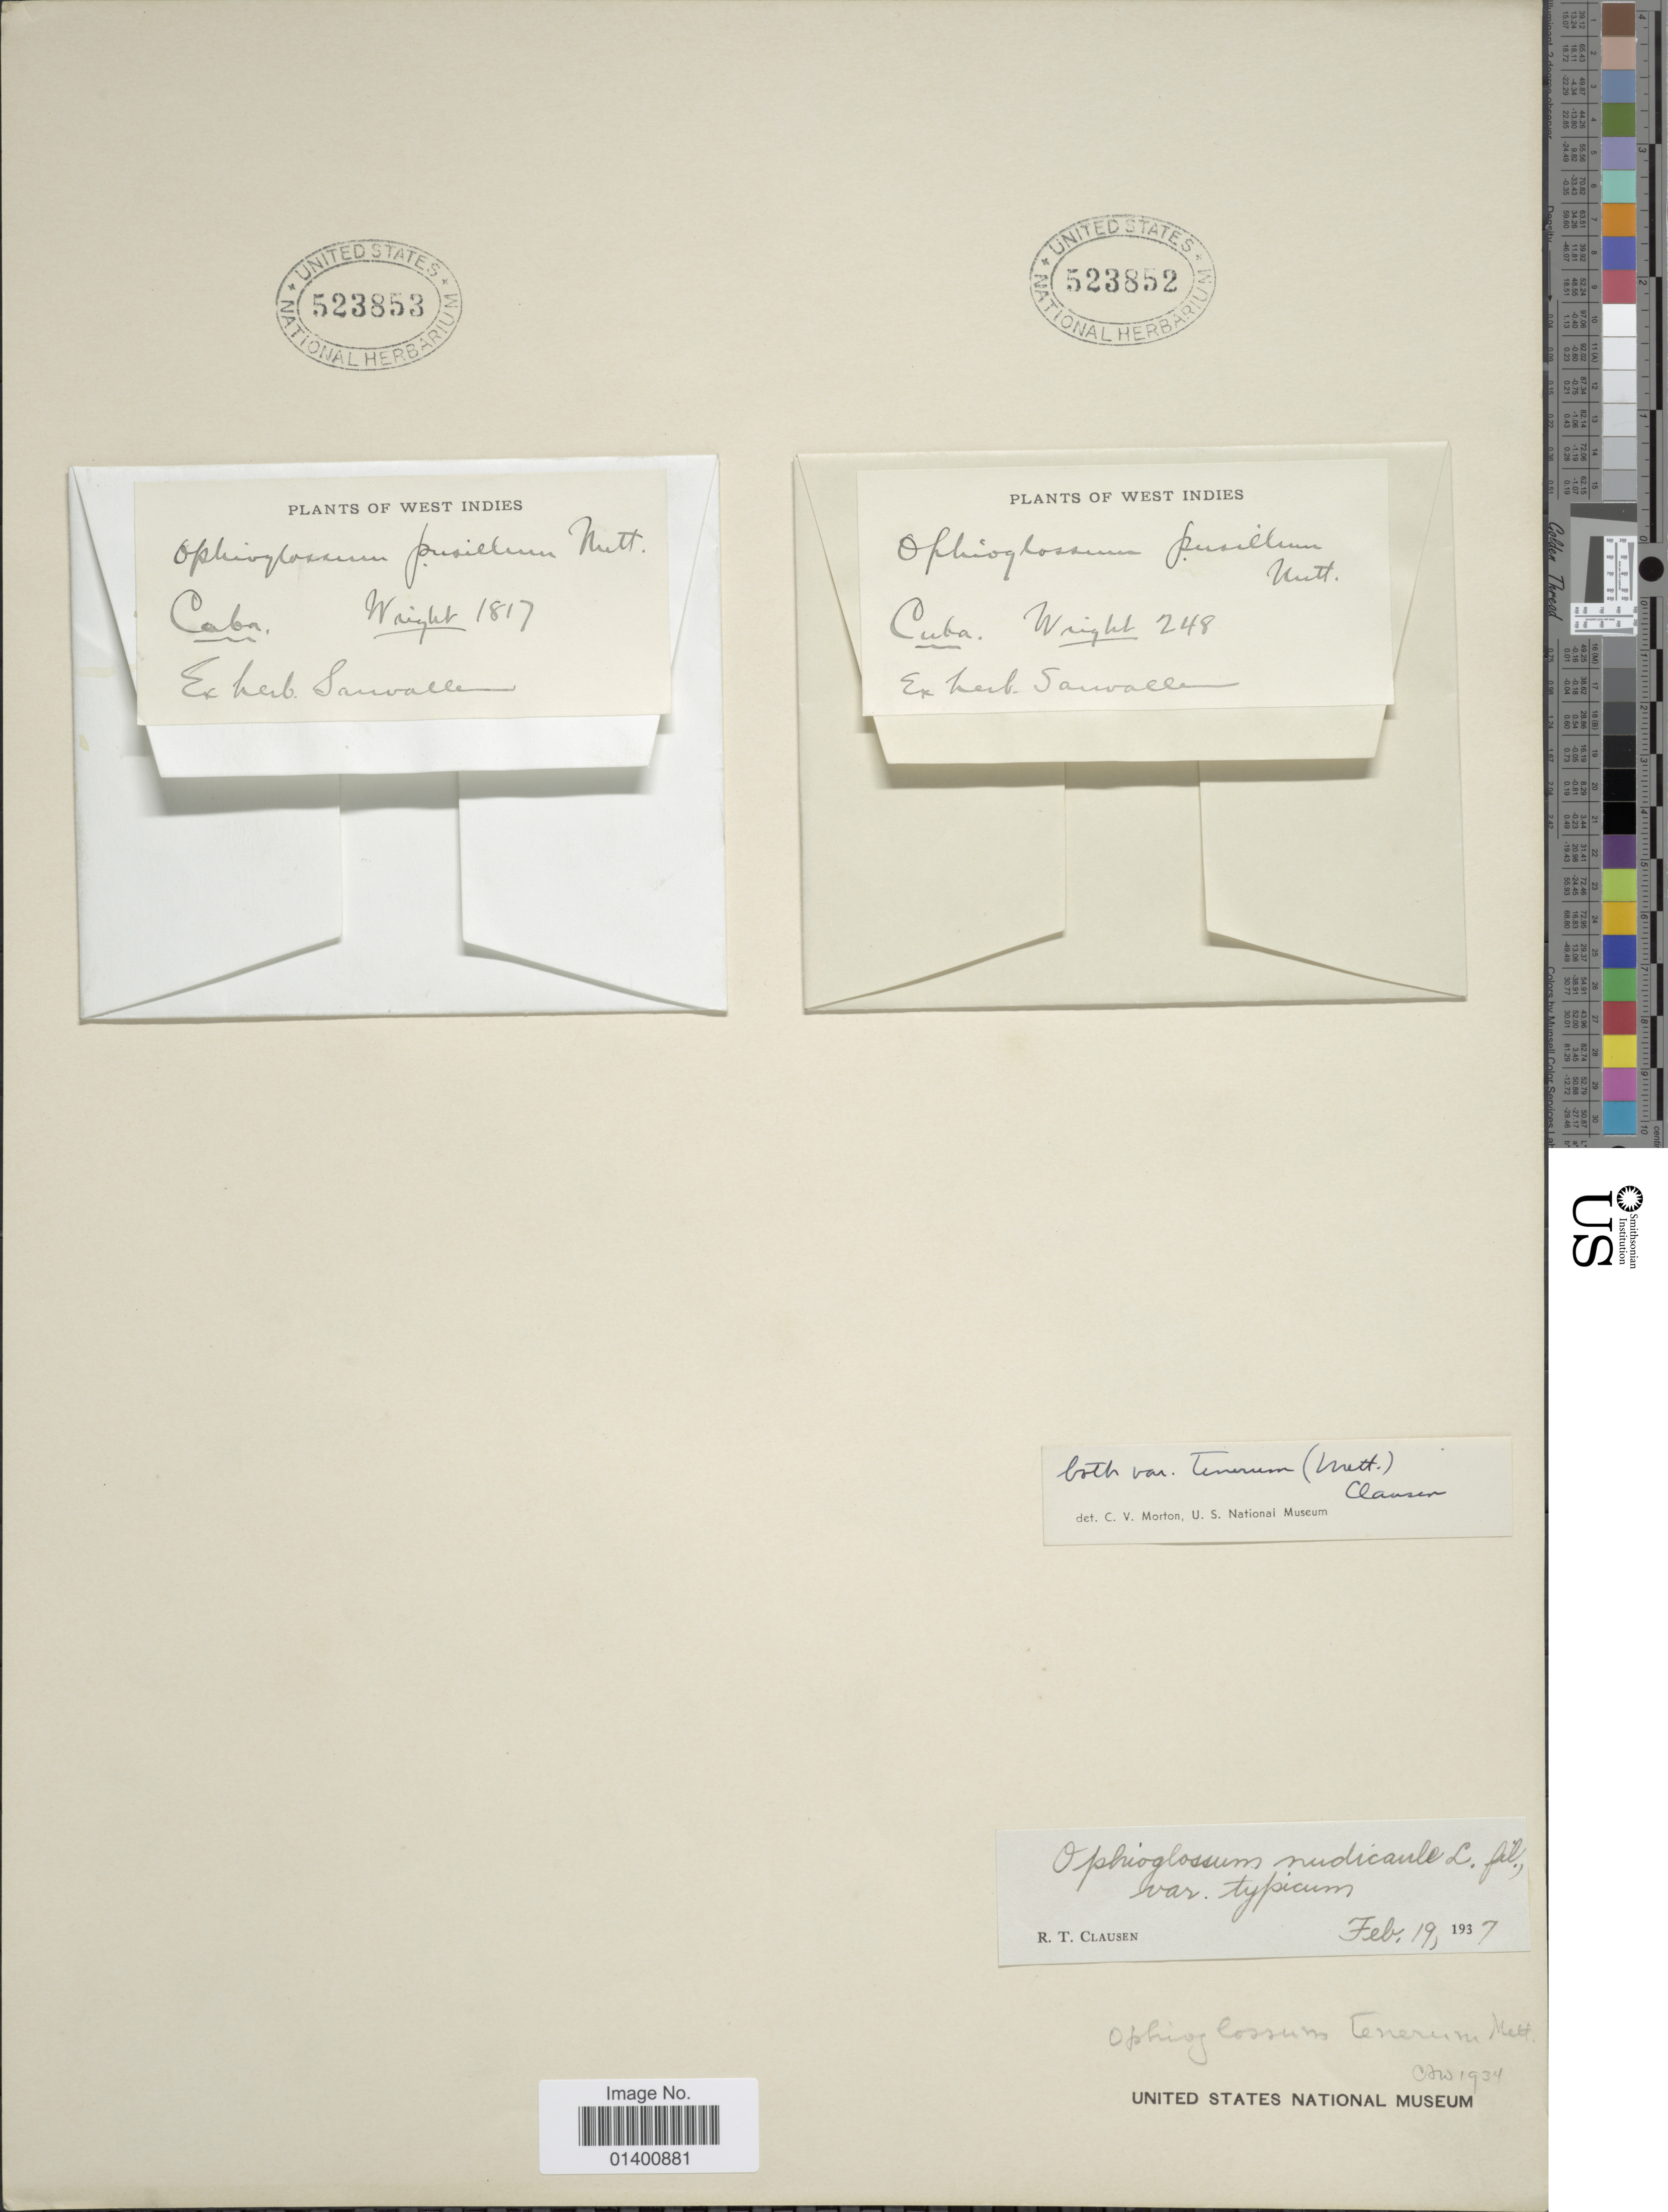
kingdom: Plantae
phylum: Tracheophyta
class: Polypodiopsida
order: Ophioglossales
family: Ophioglossaceae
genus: Ophioglossum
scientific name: Ophioglossum nudicaule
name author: L. f.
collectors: Wright, --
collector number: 248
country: Cuba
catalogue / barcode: US 523852